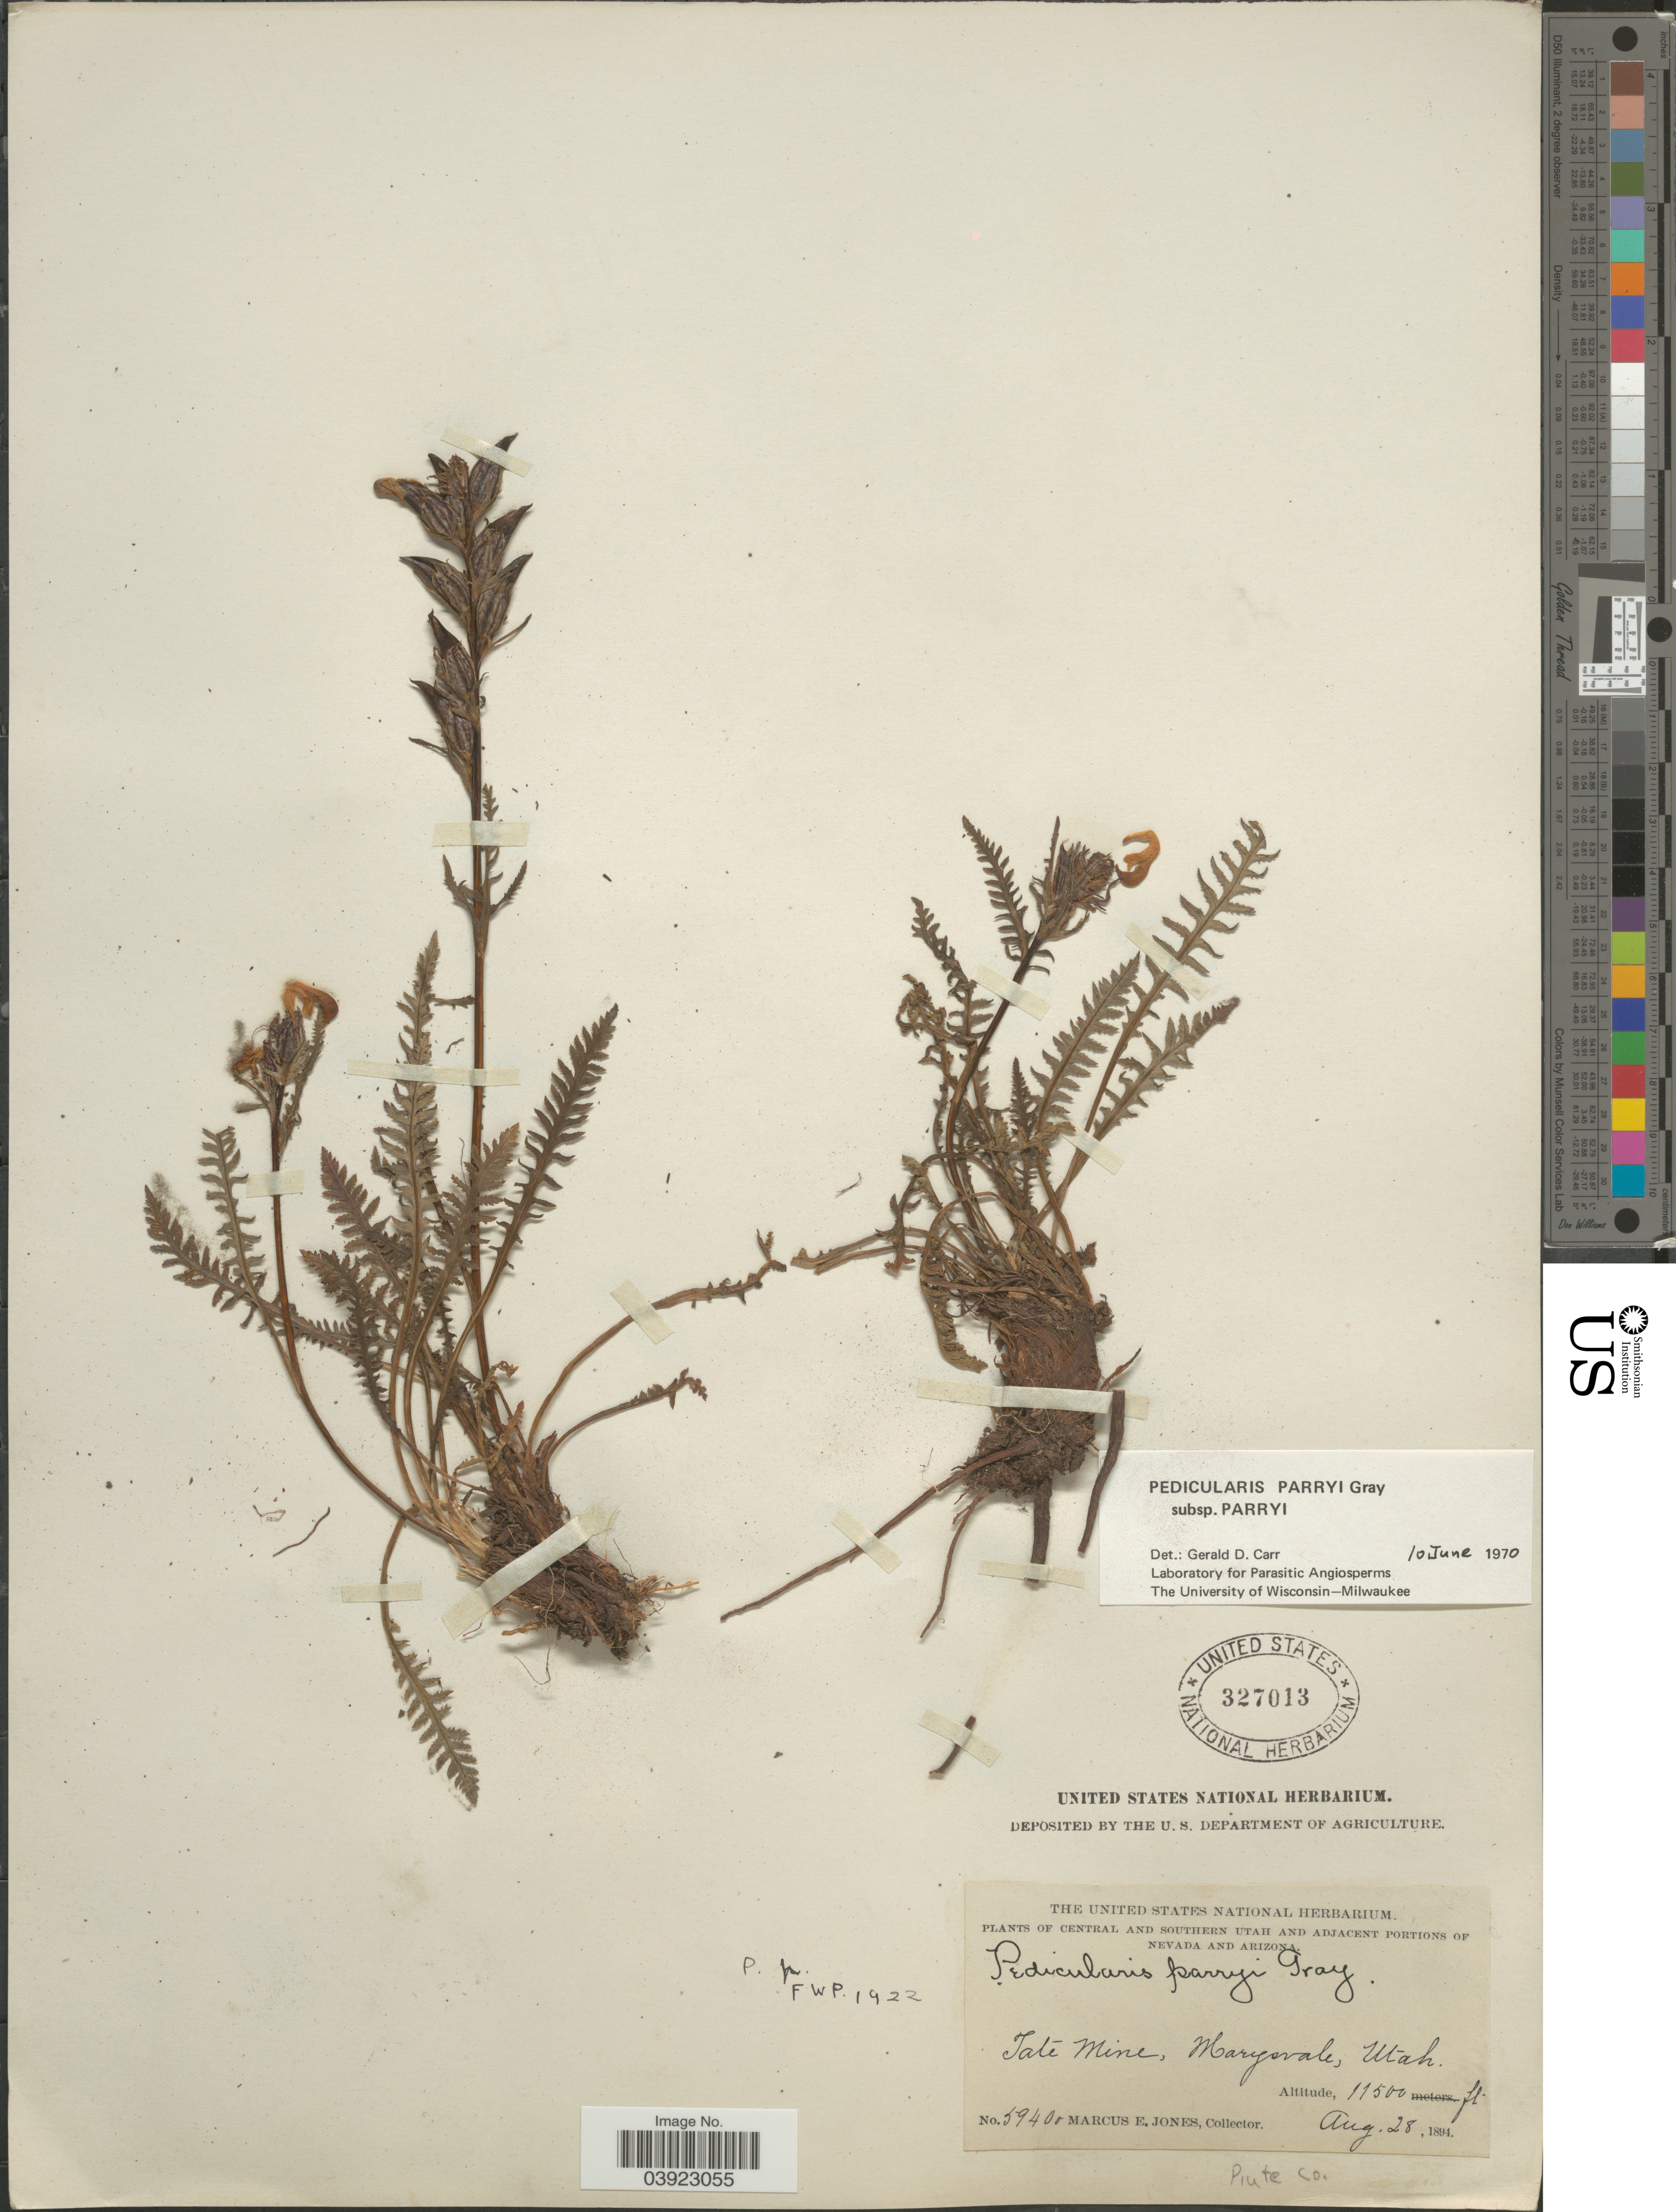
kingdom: Plantae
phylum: Tracheophyta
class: Magnoliopsida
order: Lamiales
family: Orobanchaceae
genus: Pedicularis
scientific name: Pedicularis parryi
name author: A. Gray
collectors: M. E. Jones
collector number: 5940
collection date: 1894-08-28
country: United States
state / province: Utah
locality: Central and Southern Utah. Tate Mine, Marysvale.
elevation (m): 3505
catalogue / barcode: US 327013